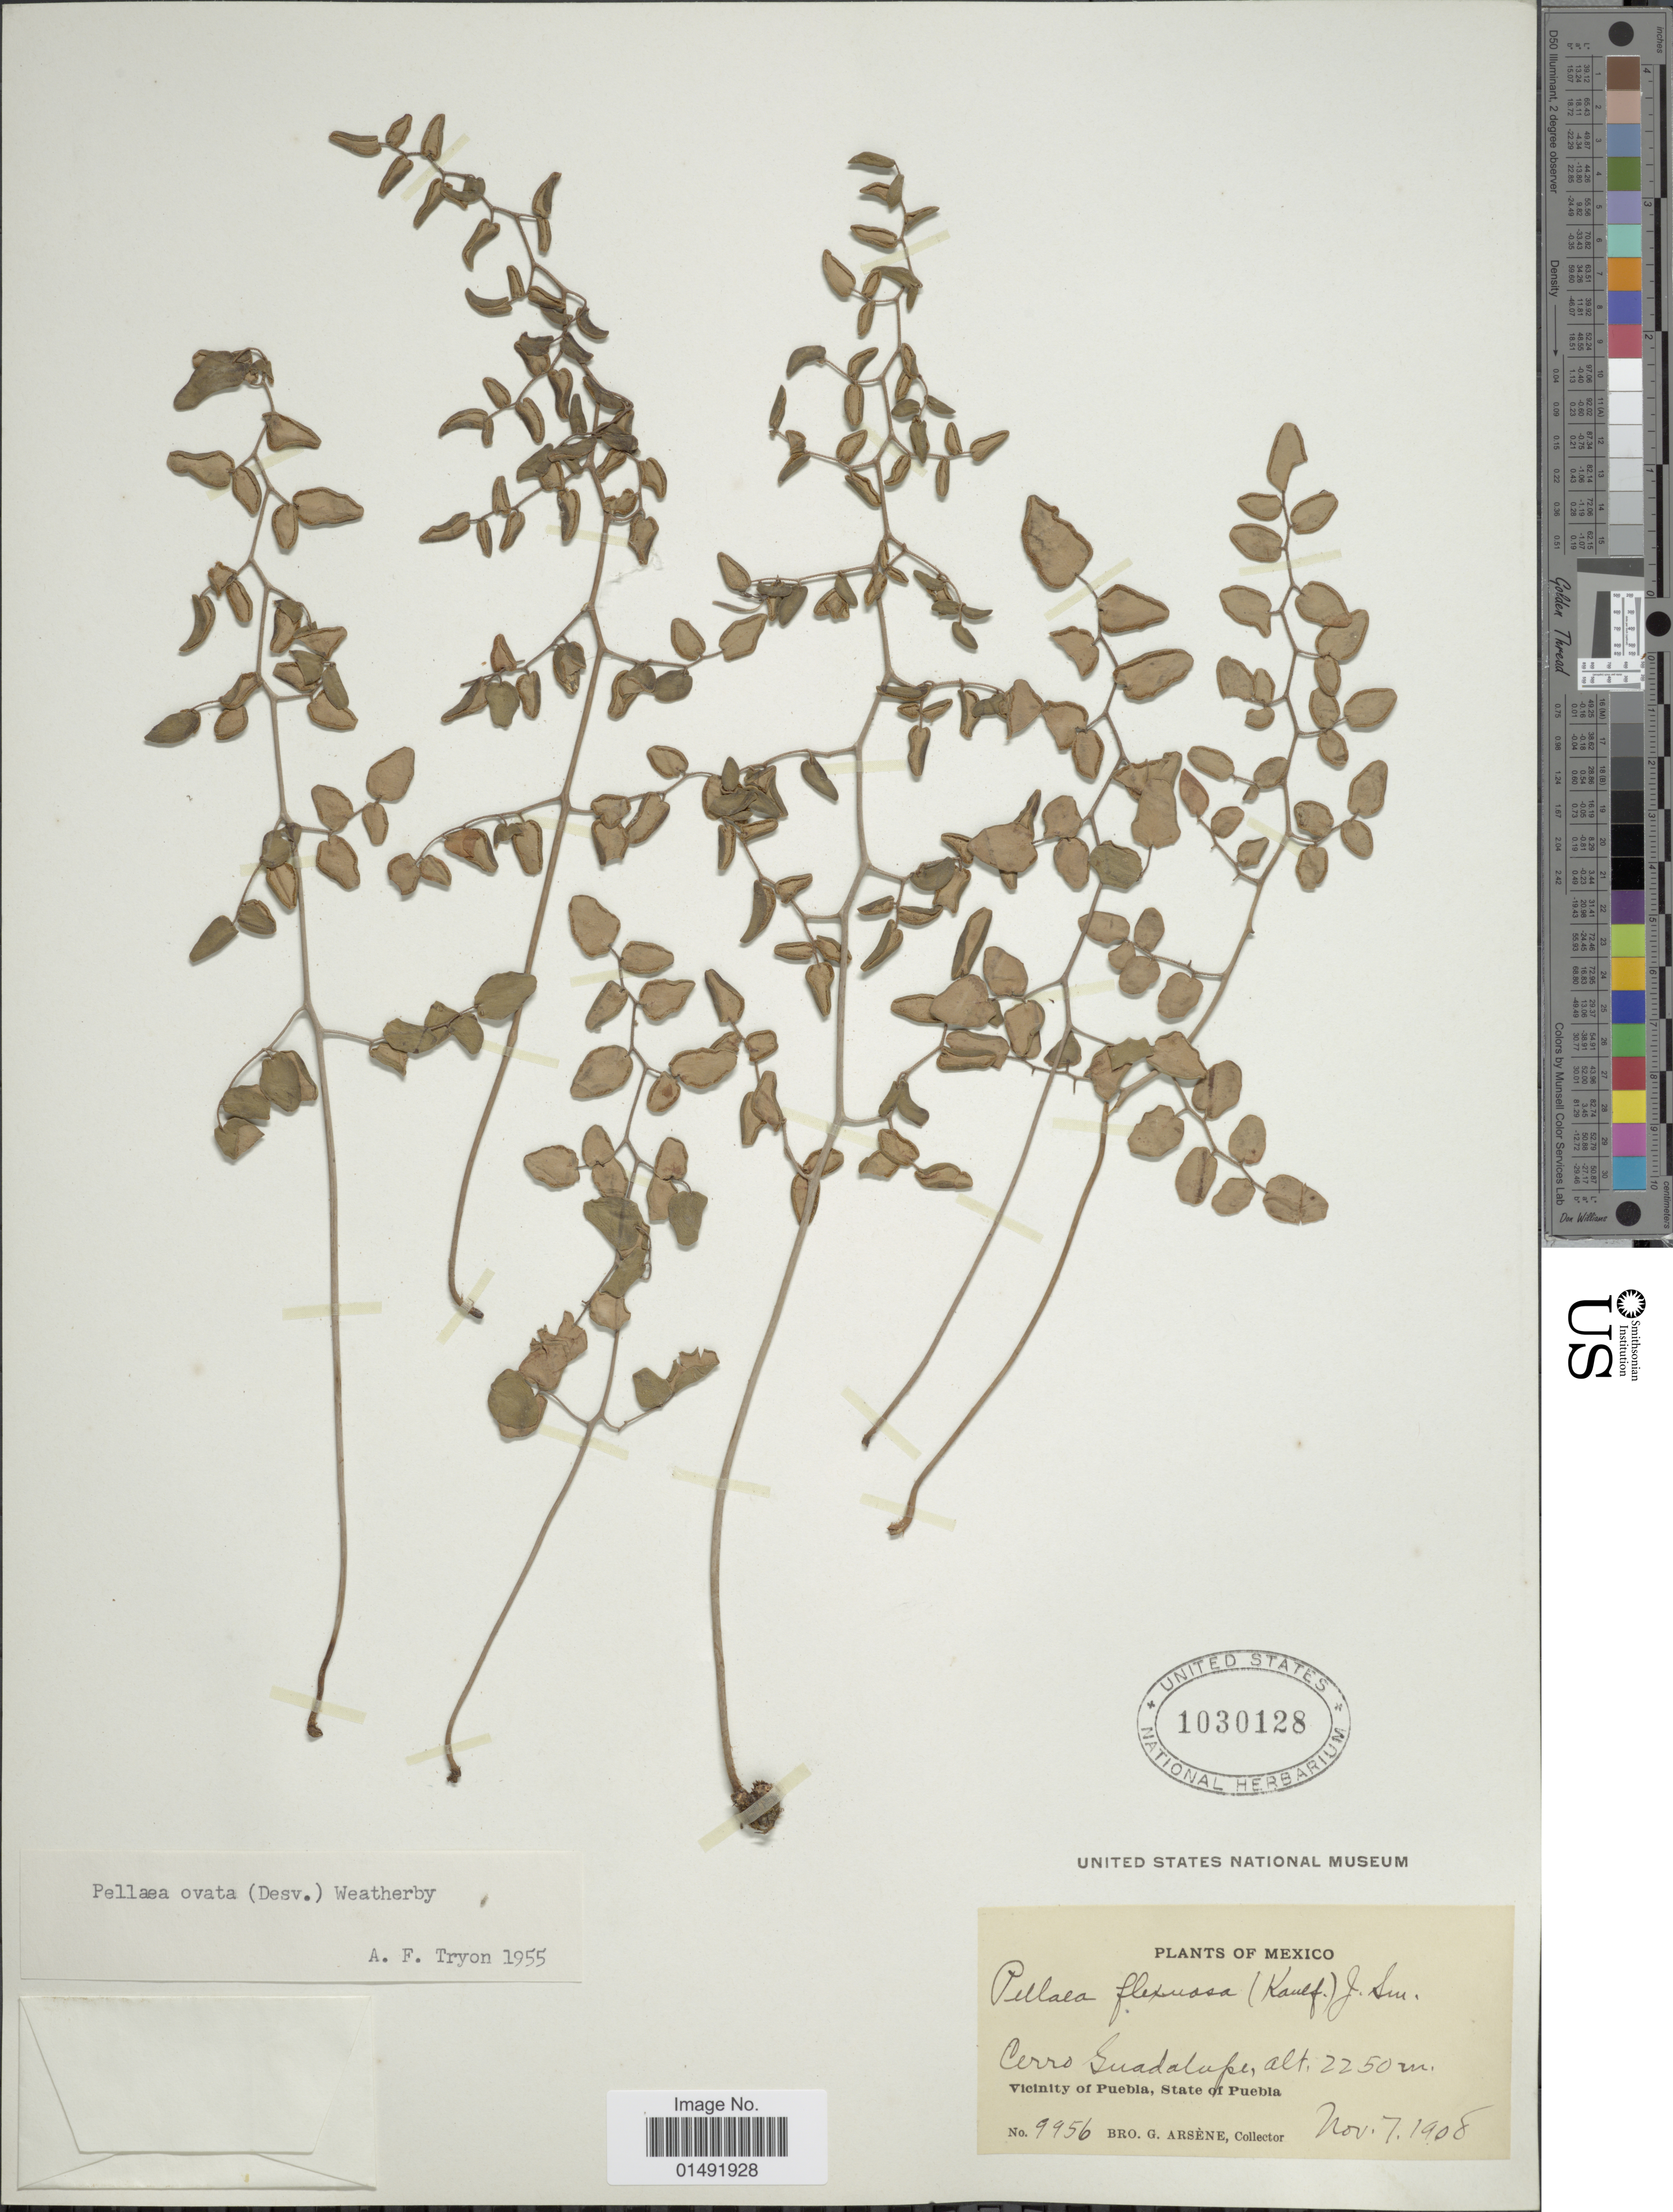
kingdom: Plantae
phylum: Tracheophyta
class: Polypodiopsida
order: Polypodiales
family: Pteridaceae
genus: Pellaea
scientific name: Pellaea ovata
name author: (Desv.) Weath.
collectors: Bro. G. Arsène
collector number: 9956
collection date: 1908-11-07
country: Mexico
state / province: Puebla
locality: Cerro Guadelupe, Vicicnity of Puebla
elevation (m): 2250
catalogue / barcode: US 1030128